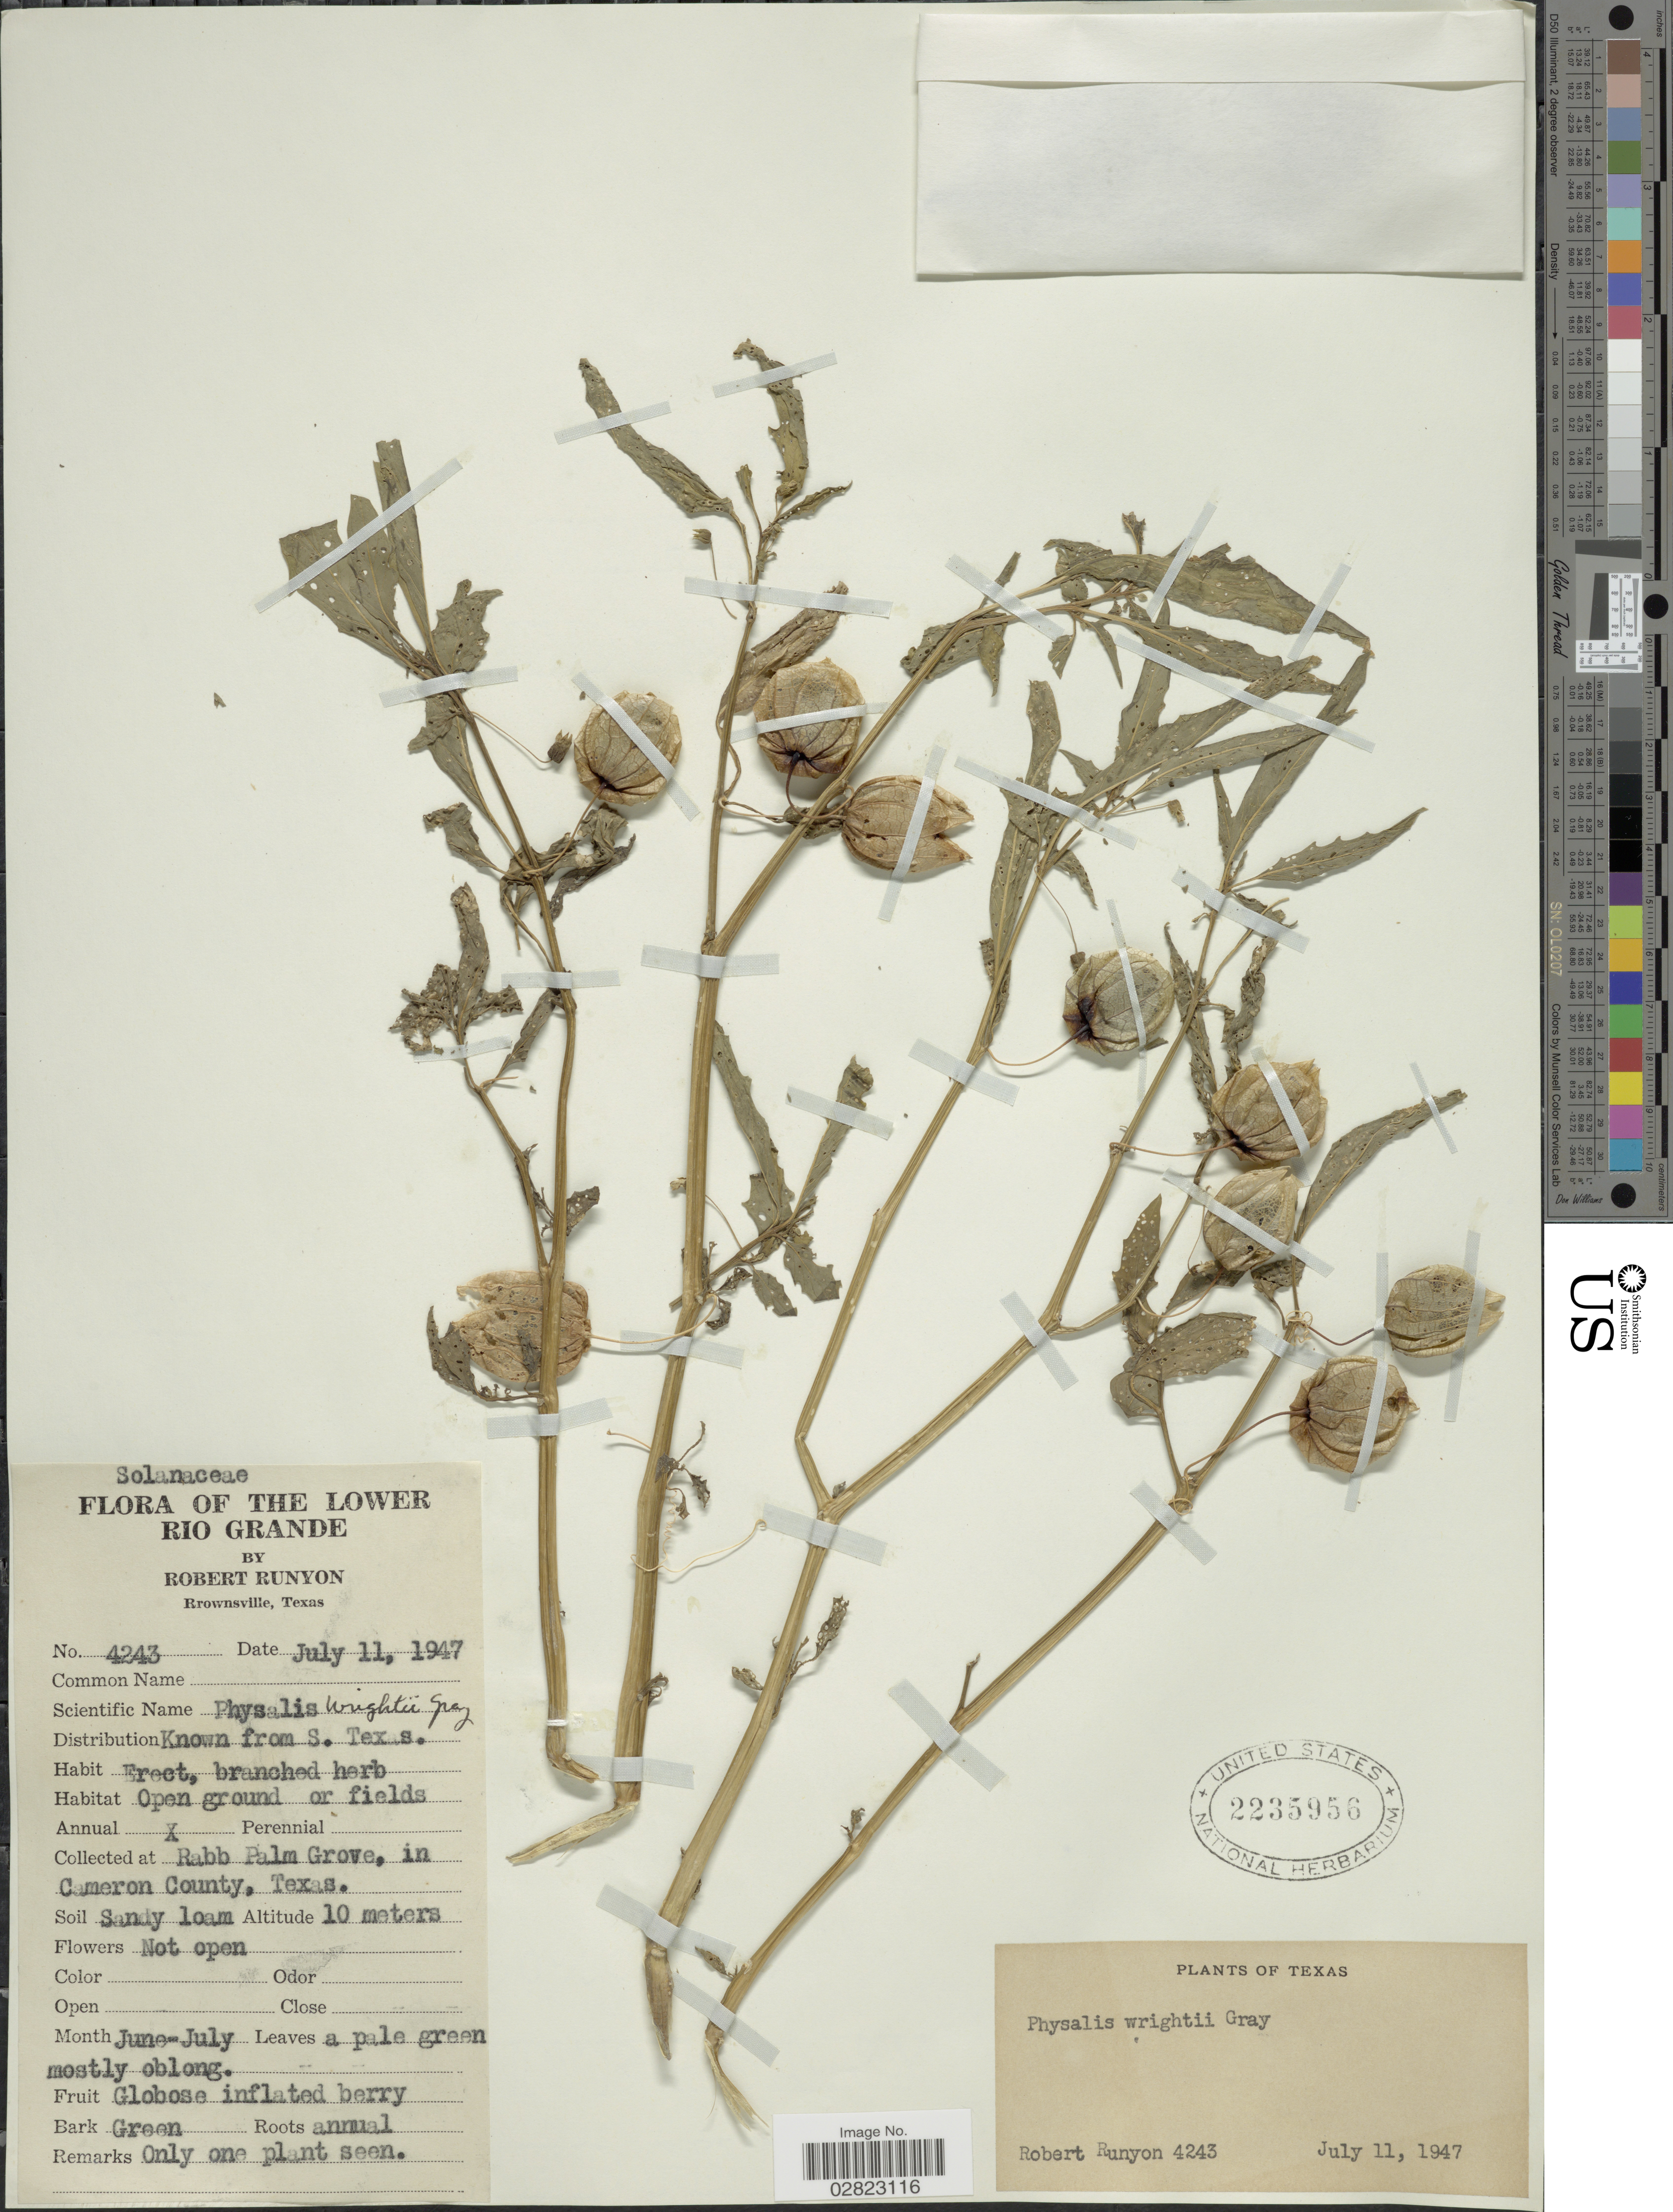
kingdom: Plantae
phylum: Tracheophyta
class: Magnoliopsida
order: Solanales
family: Solanaceae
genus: Physalis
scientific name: Physalis acutifolia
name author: (Miers) Sandwith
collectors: R. Runyon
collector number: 4243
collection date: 1947-07-11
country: United States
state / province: Texas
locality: The Lower Rio Grande. Brownsville. Rabb Palm Grove, in Cameron County.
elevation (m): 10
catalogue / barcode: US 2235956